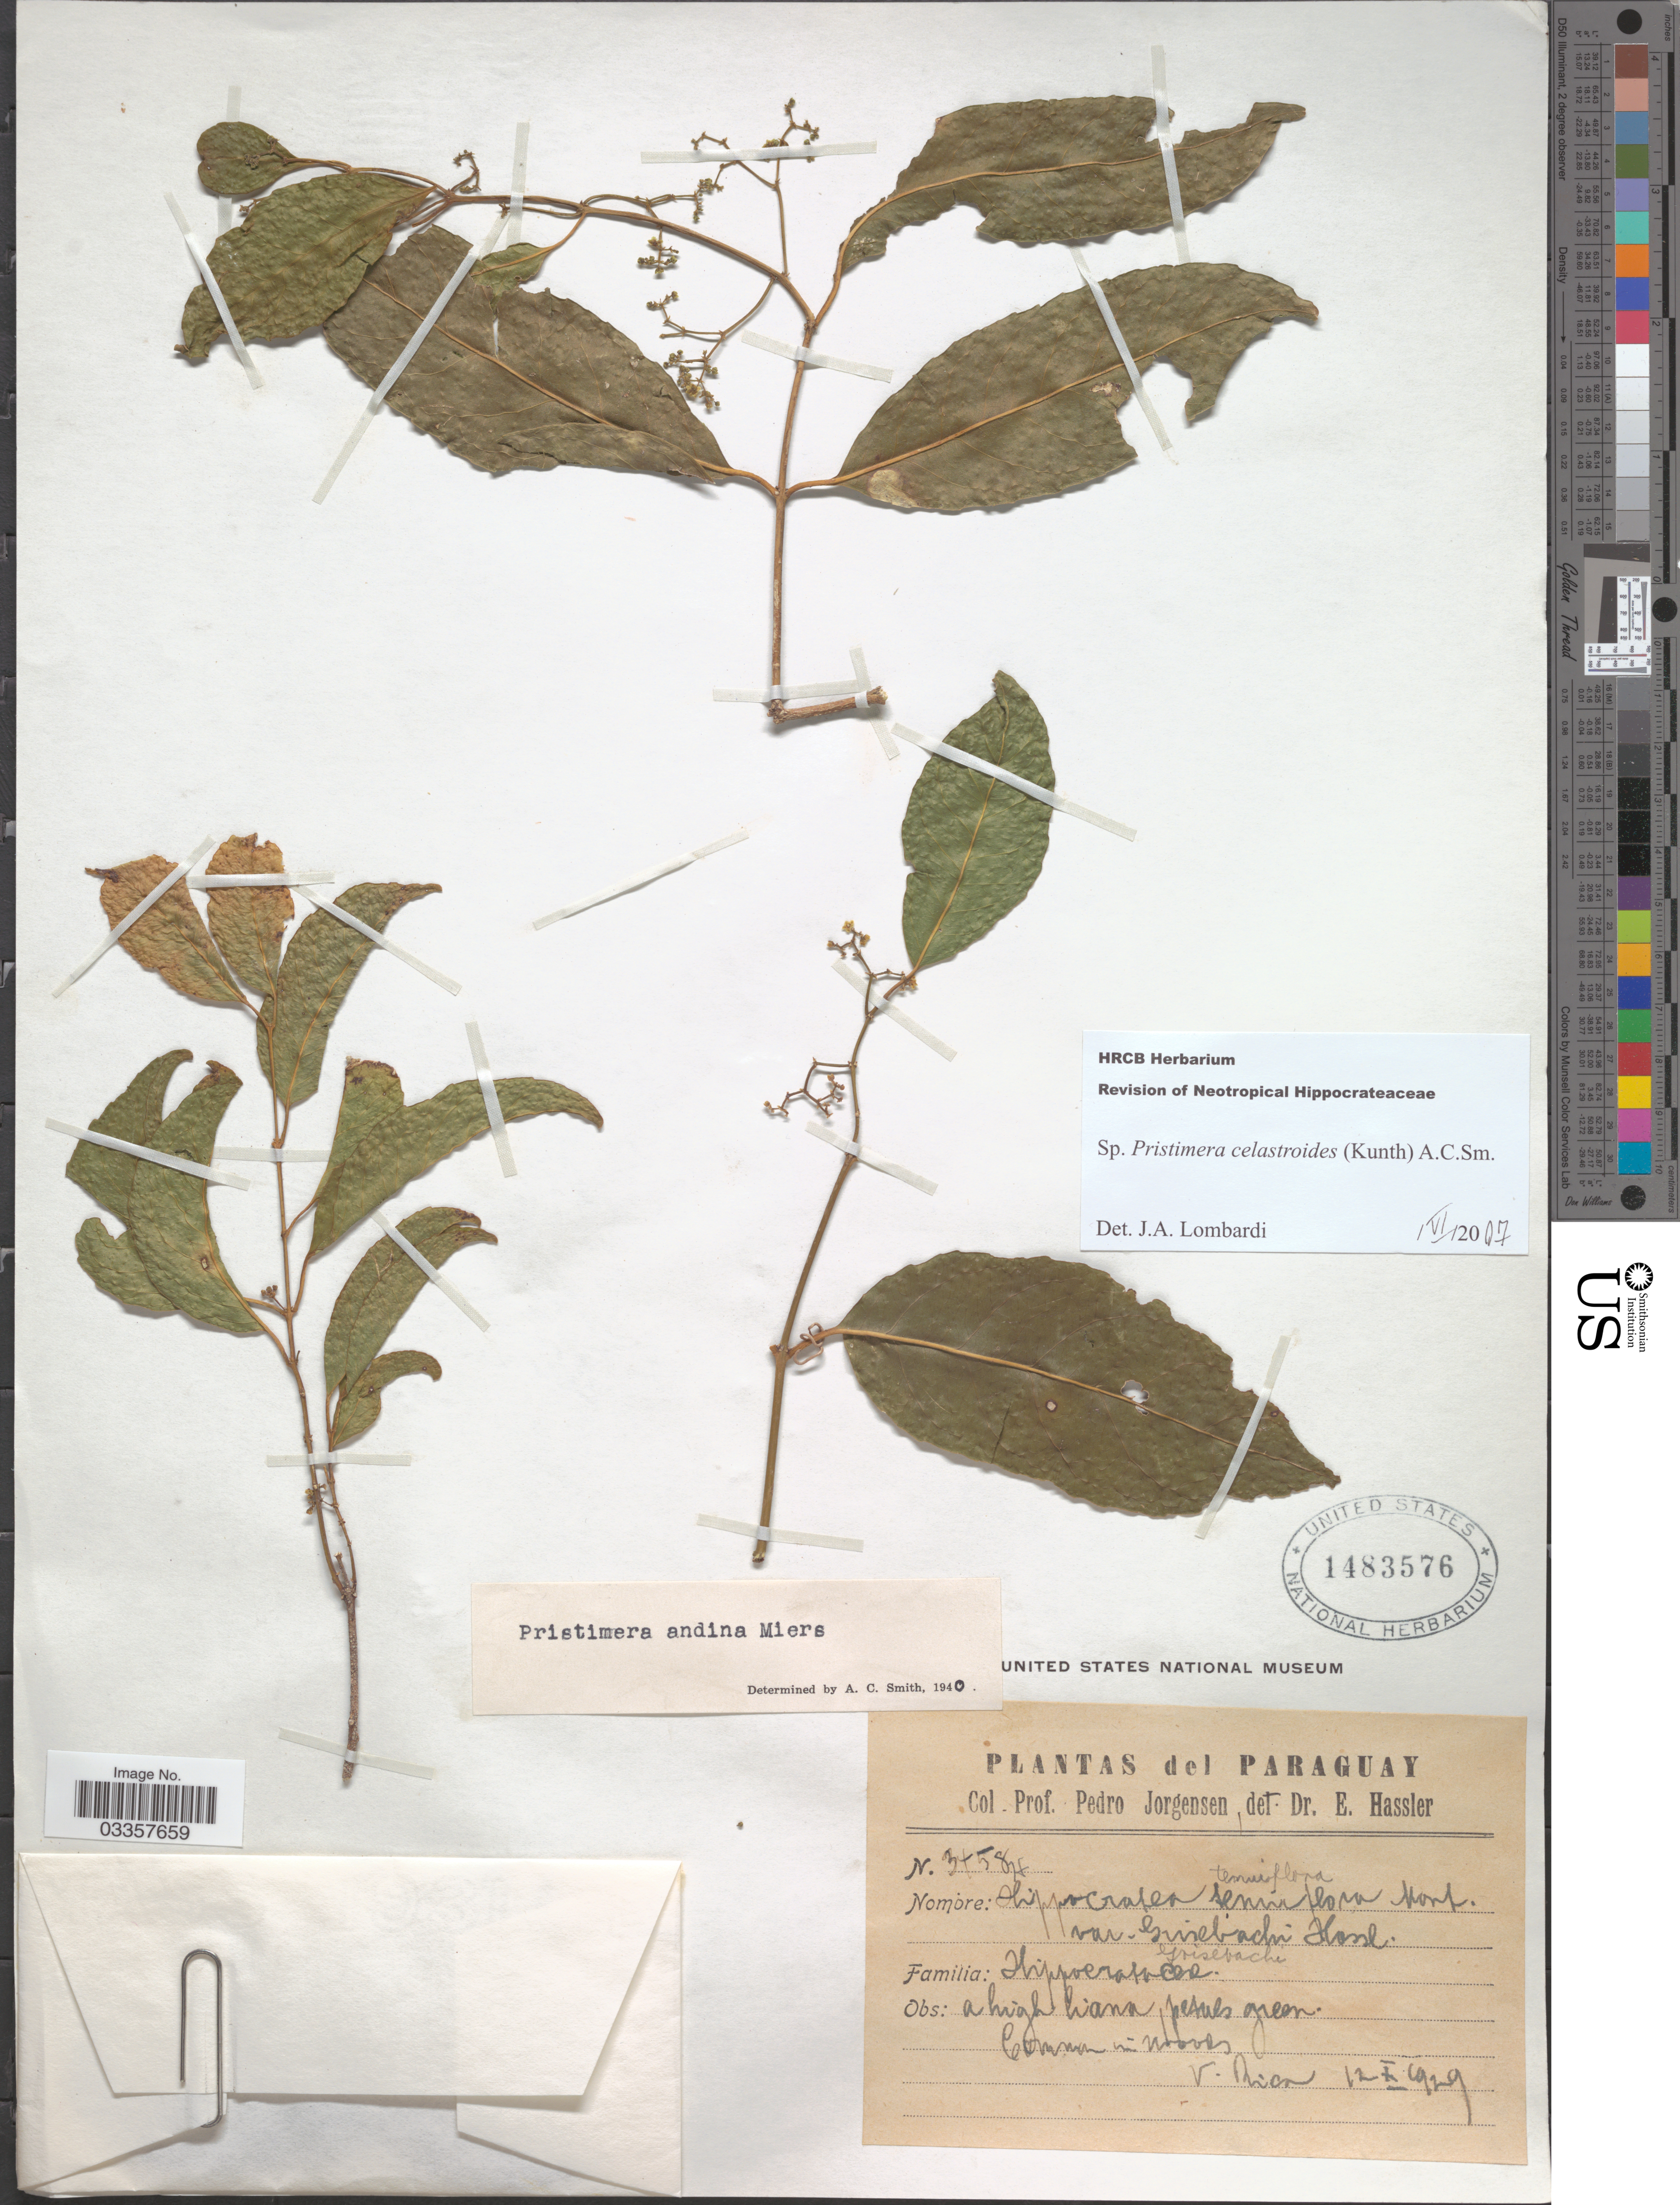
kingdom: Plantae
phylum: Tracheophyta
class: Magnoliopsida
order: Celastrales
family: Celastraceae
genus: Pristimera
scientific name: Pristimera celastroides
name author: (Kunth) A.C. Sm.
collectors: P. Jörgensen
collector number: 34584*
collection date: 1929-10-12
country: Paraguay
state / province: Guaira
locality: V. Rica. [Villarrica]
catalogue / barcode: US 1483576